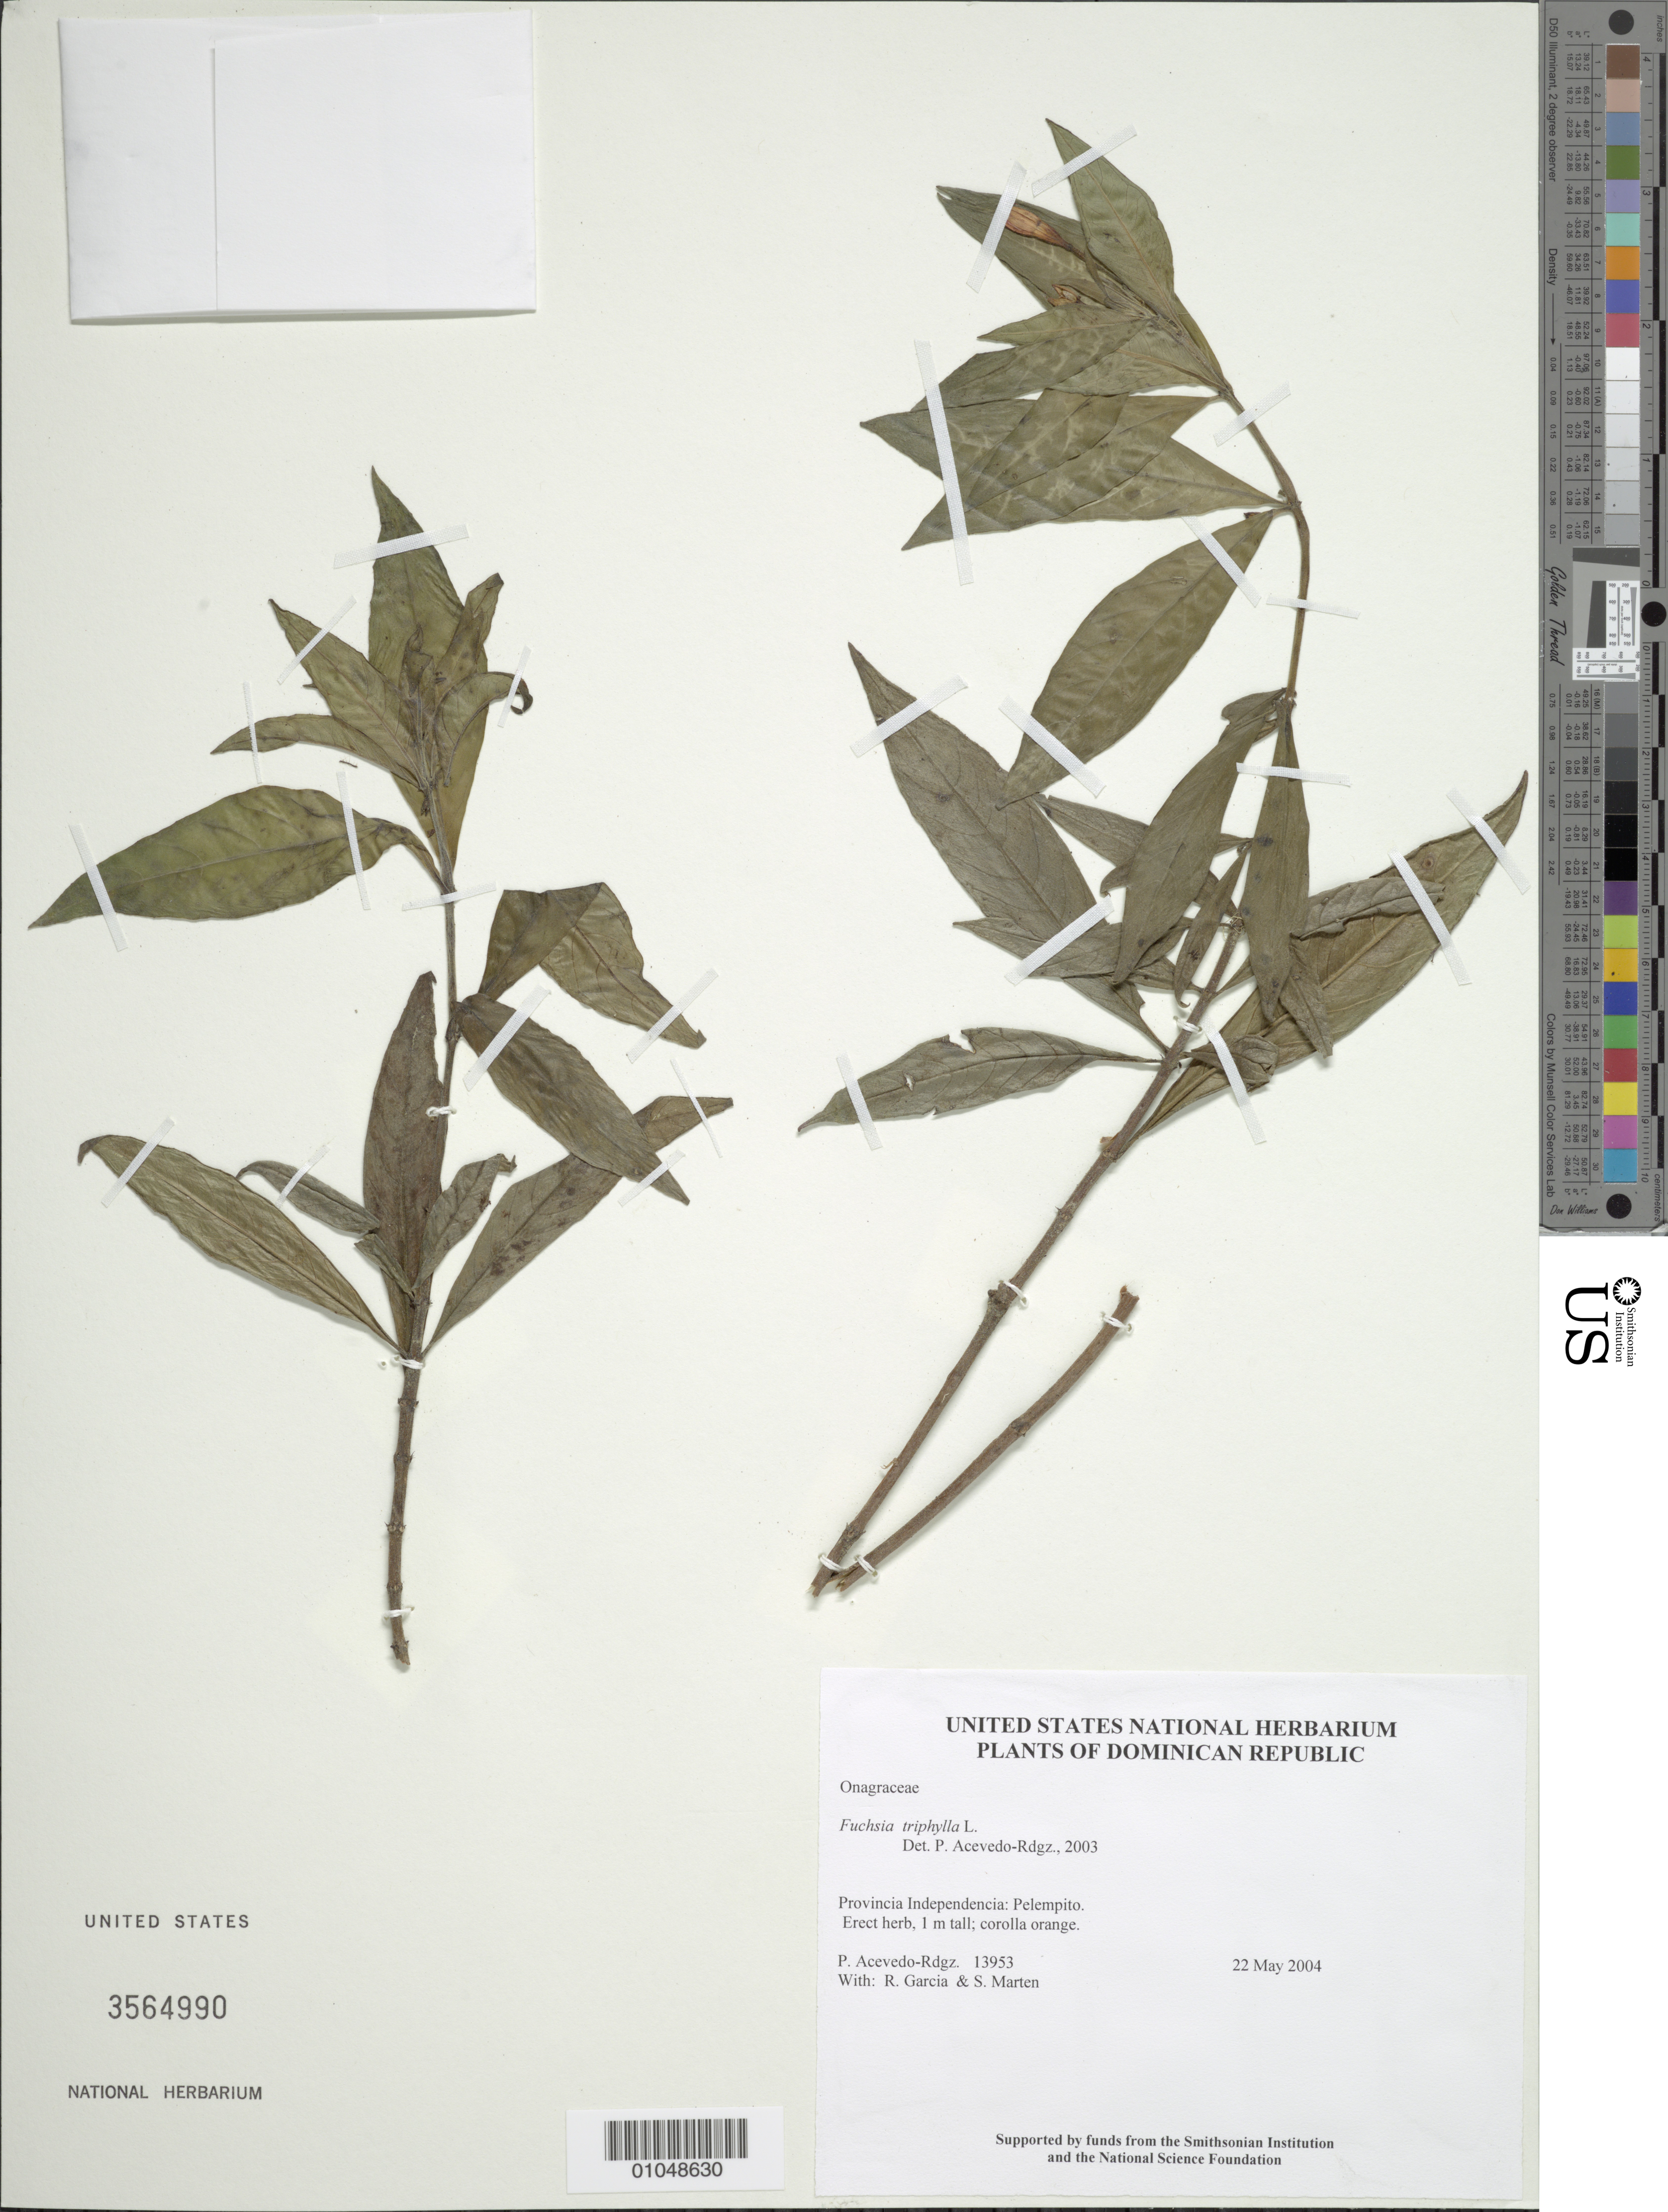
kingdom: Plantae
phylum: Tracheophyta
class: Magnoliopsida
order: Myrtales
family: Onagraceae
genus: Fuchsia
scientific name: Fuchsia triphylla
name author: L.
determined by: Acevedo-Rodríguez, P., (BOT), Smithsonian Institution - National Museum of Natural History (UNITED STATES)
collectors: P. Acevedo-Rodr., R. G. García & S. Marten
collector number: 13953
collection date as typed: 22 May 2004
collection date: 2004-05-22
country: Dominican Republic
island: Hispaniola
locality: Provincia Independencia: Pelempito.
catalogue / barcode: US 3564990